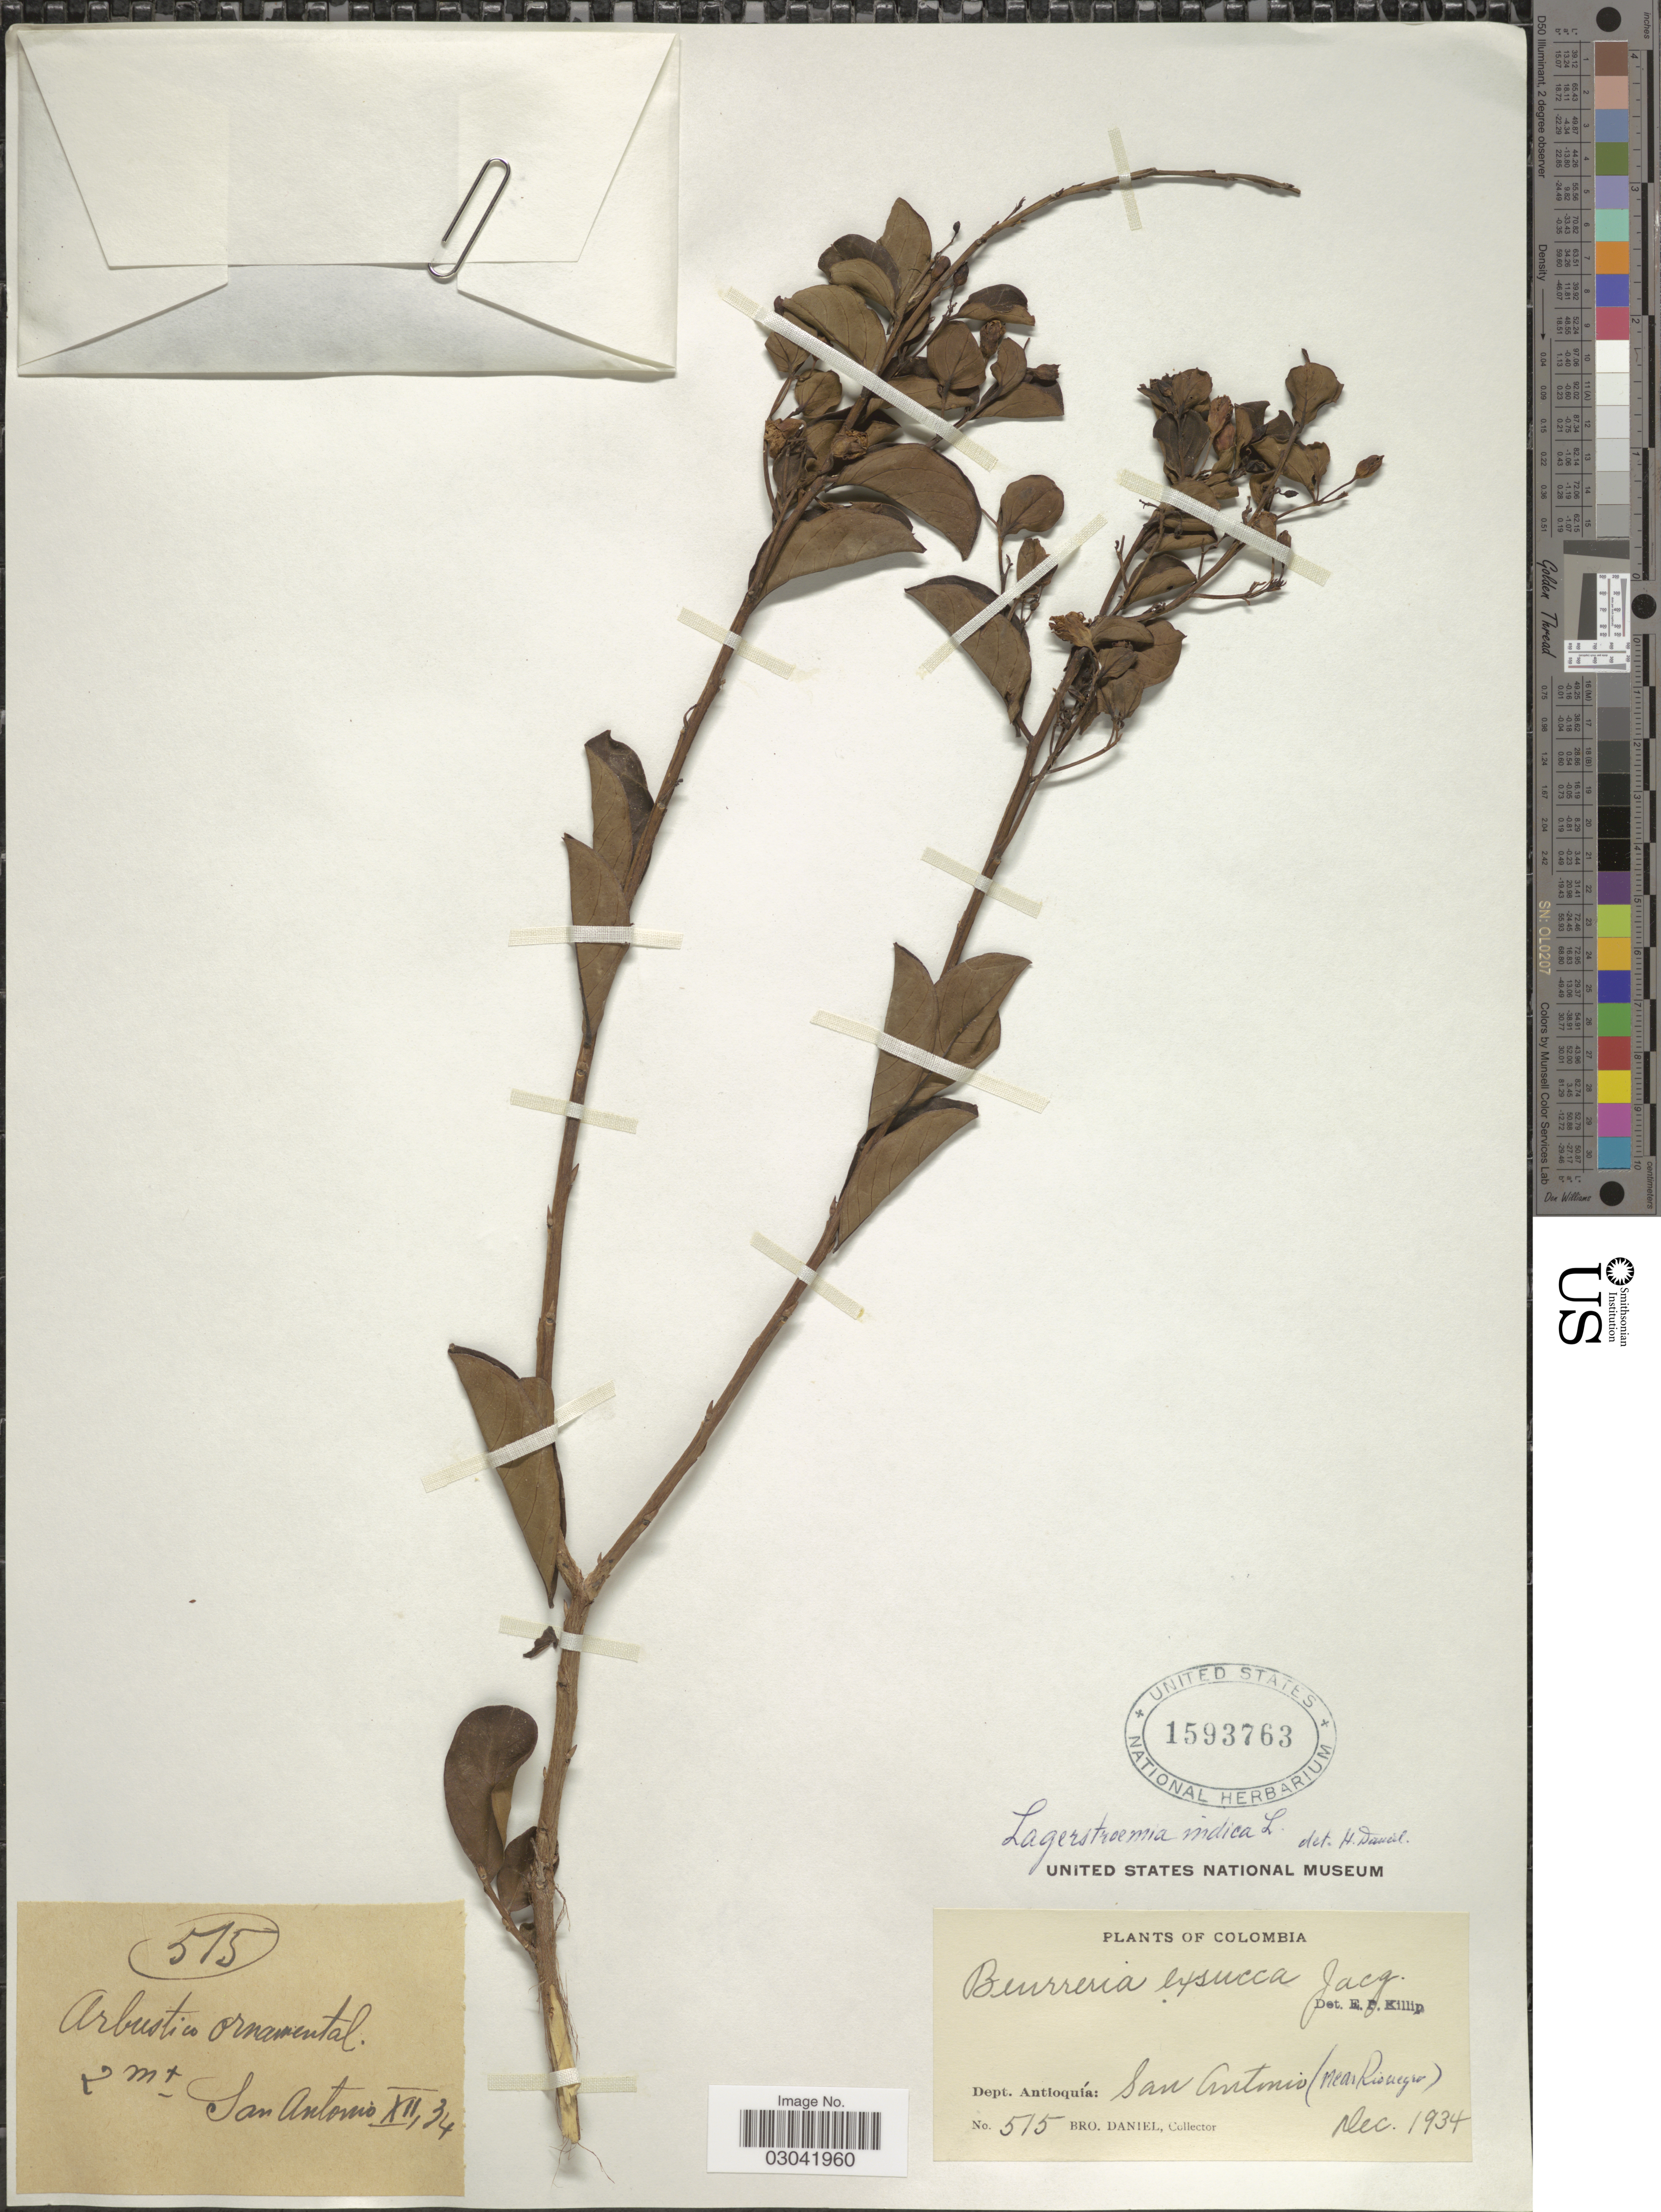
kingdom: Plantae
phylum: Tracheophyta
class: Magnoliopsida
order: Myrtales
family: Lythraceae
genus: Lagerstroemia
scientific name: Lagerstroemia indica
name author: L.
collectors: Bro. Daniel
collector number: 515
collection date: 1934-12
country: Colombia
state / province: Antioquia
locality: Dept. Antioquia San Antonio (near Rionegro).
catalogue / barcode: US 1593763